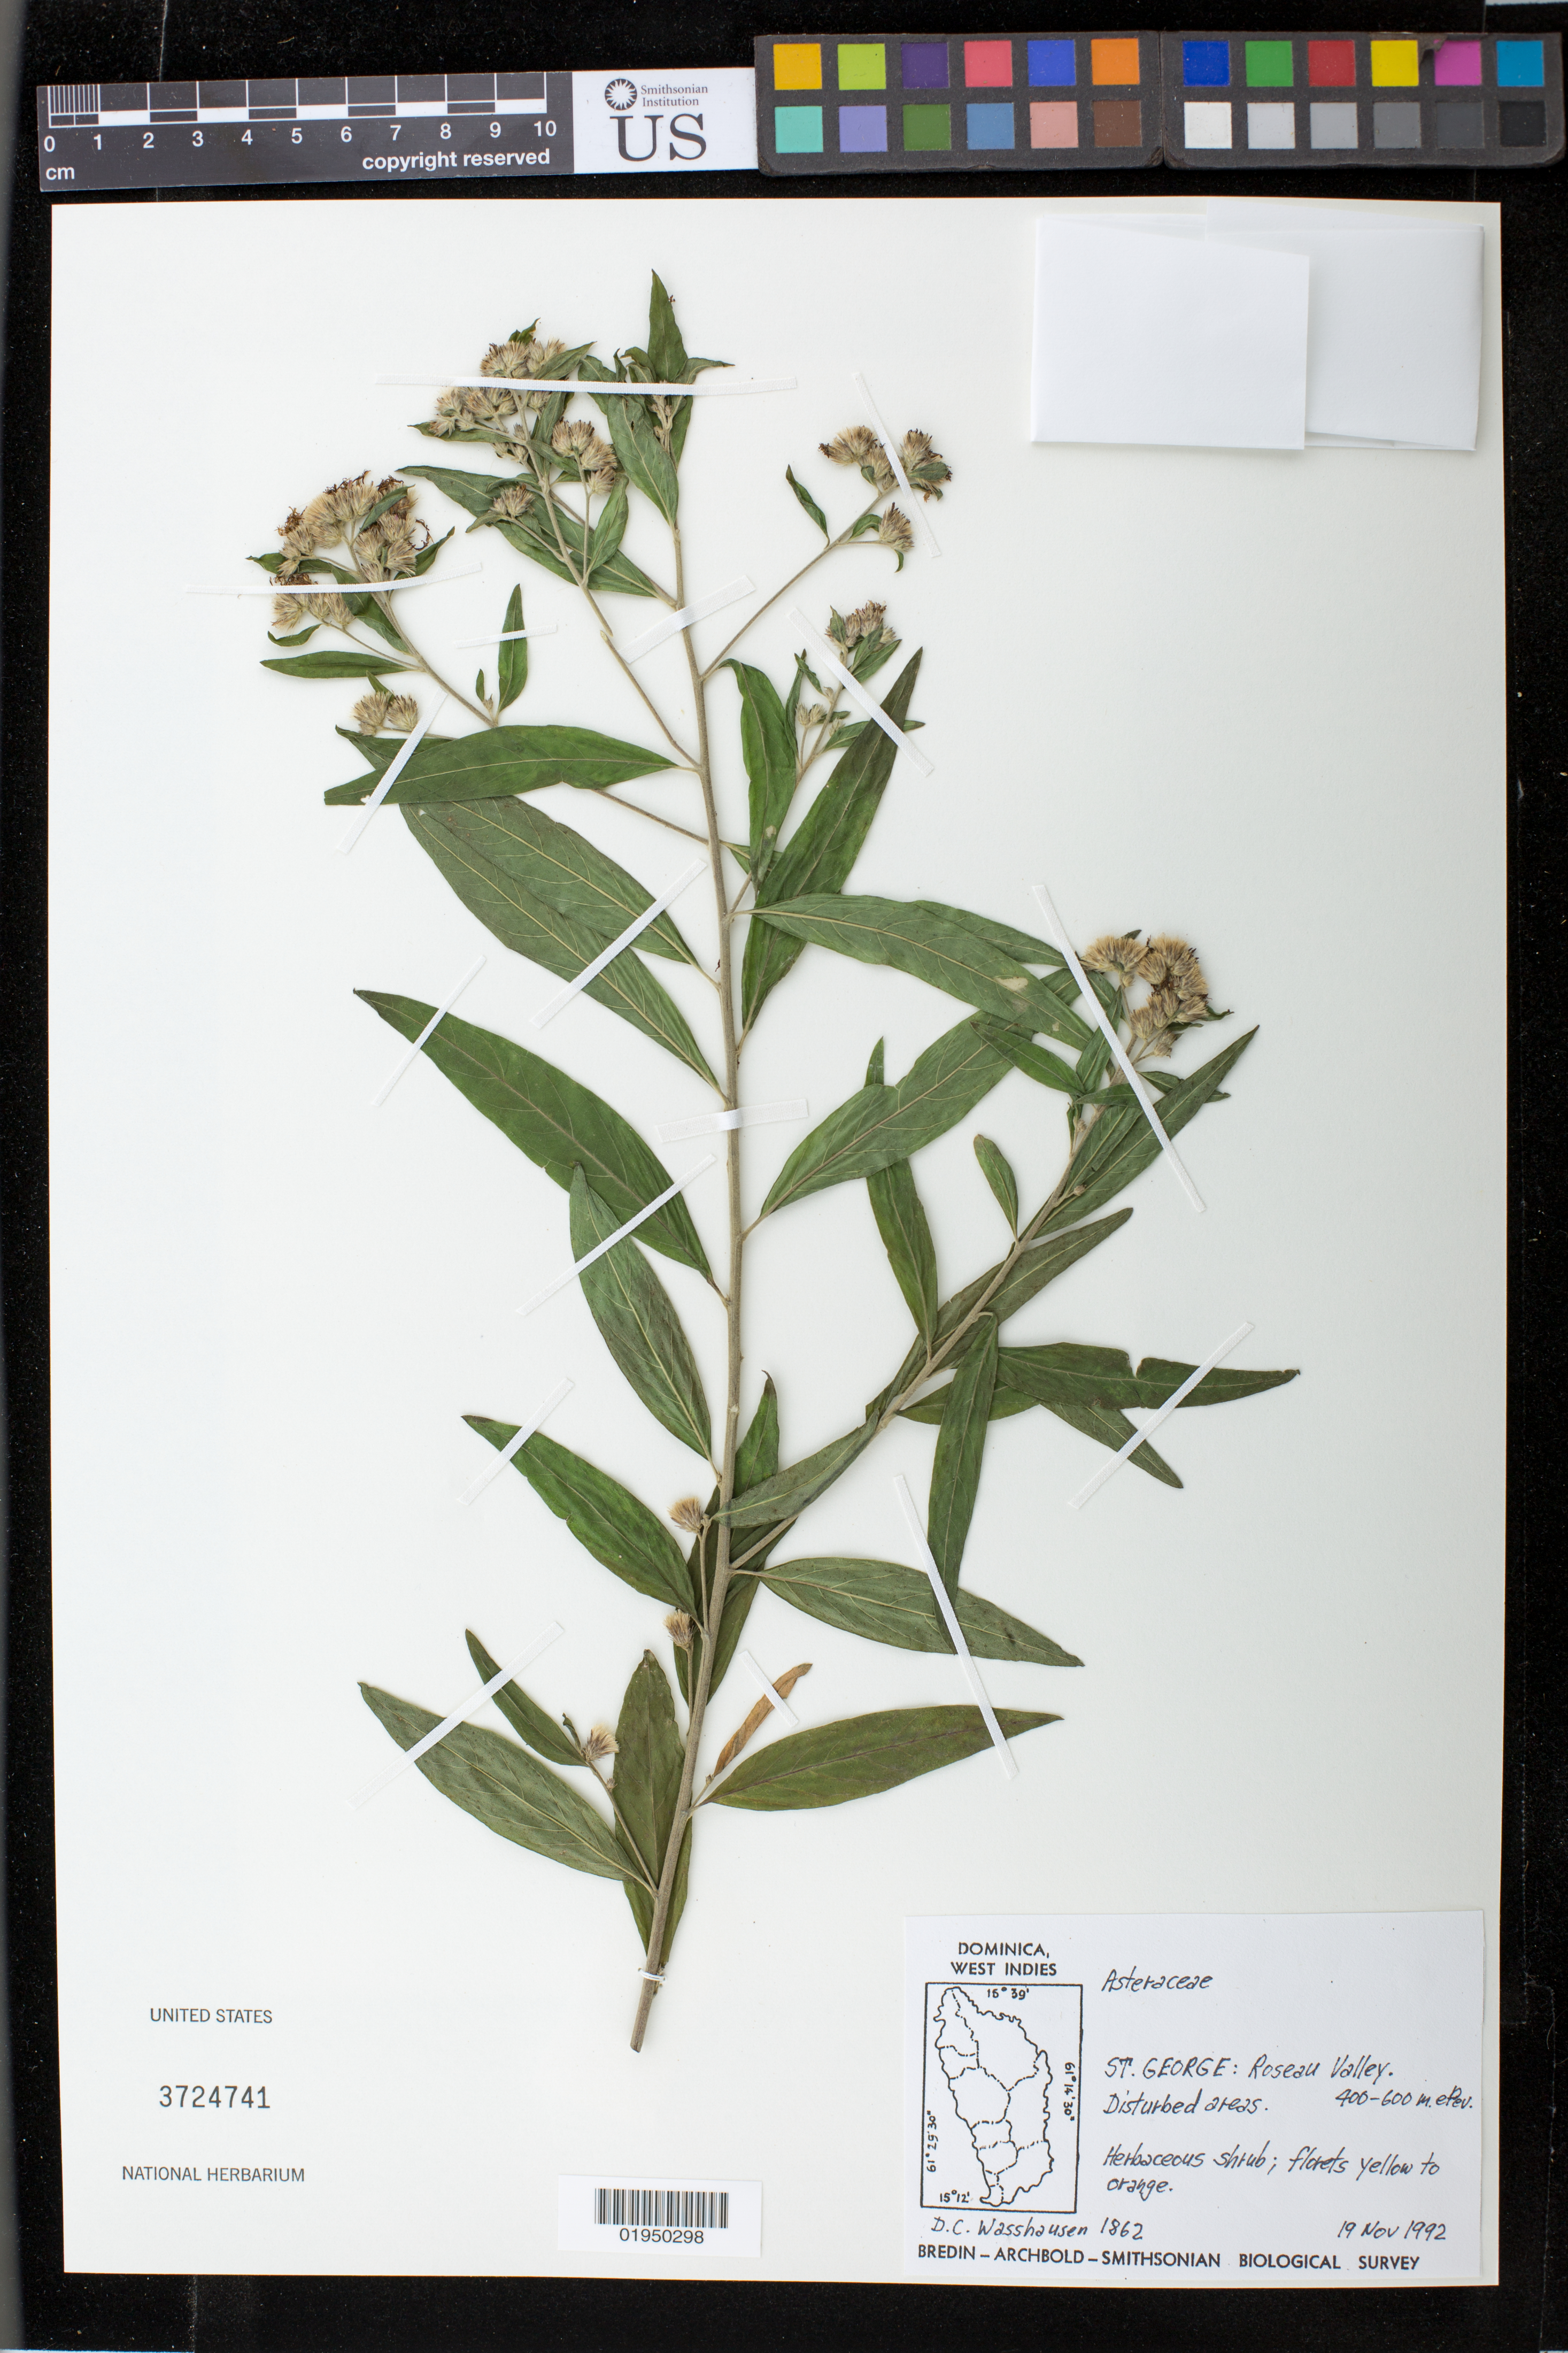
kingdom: Plantae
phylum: Tracheophyta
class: Magnoliopsida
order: Asterales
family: Asteraceae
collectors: D. C. Wasshausen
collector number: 1862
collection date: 1992-11-19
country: Dominica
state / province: St. George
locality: Roseau Valley. Dsturbed areas.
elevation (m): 400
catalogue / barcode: US 3724741